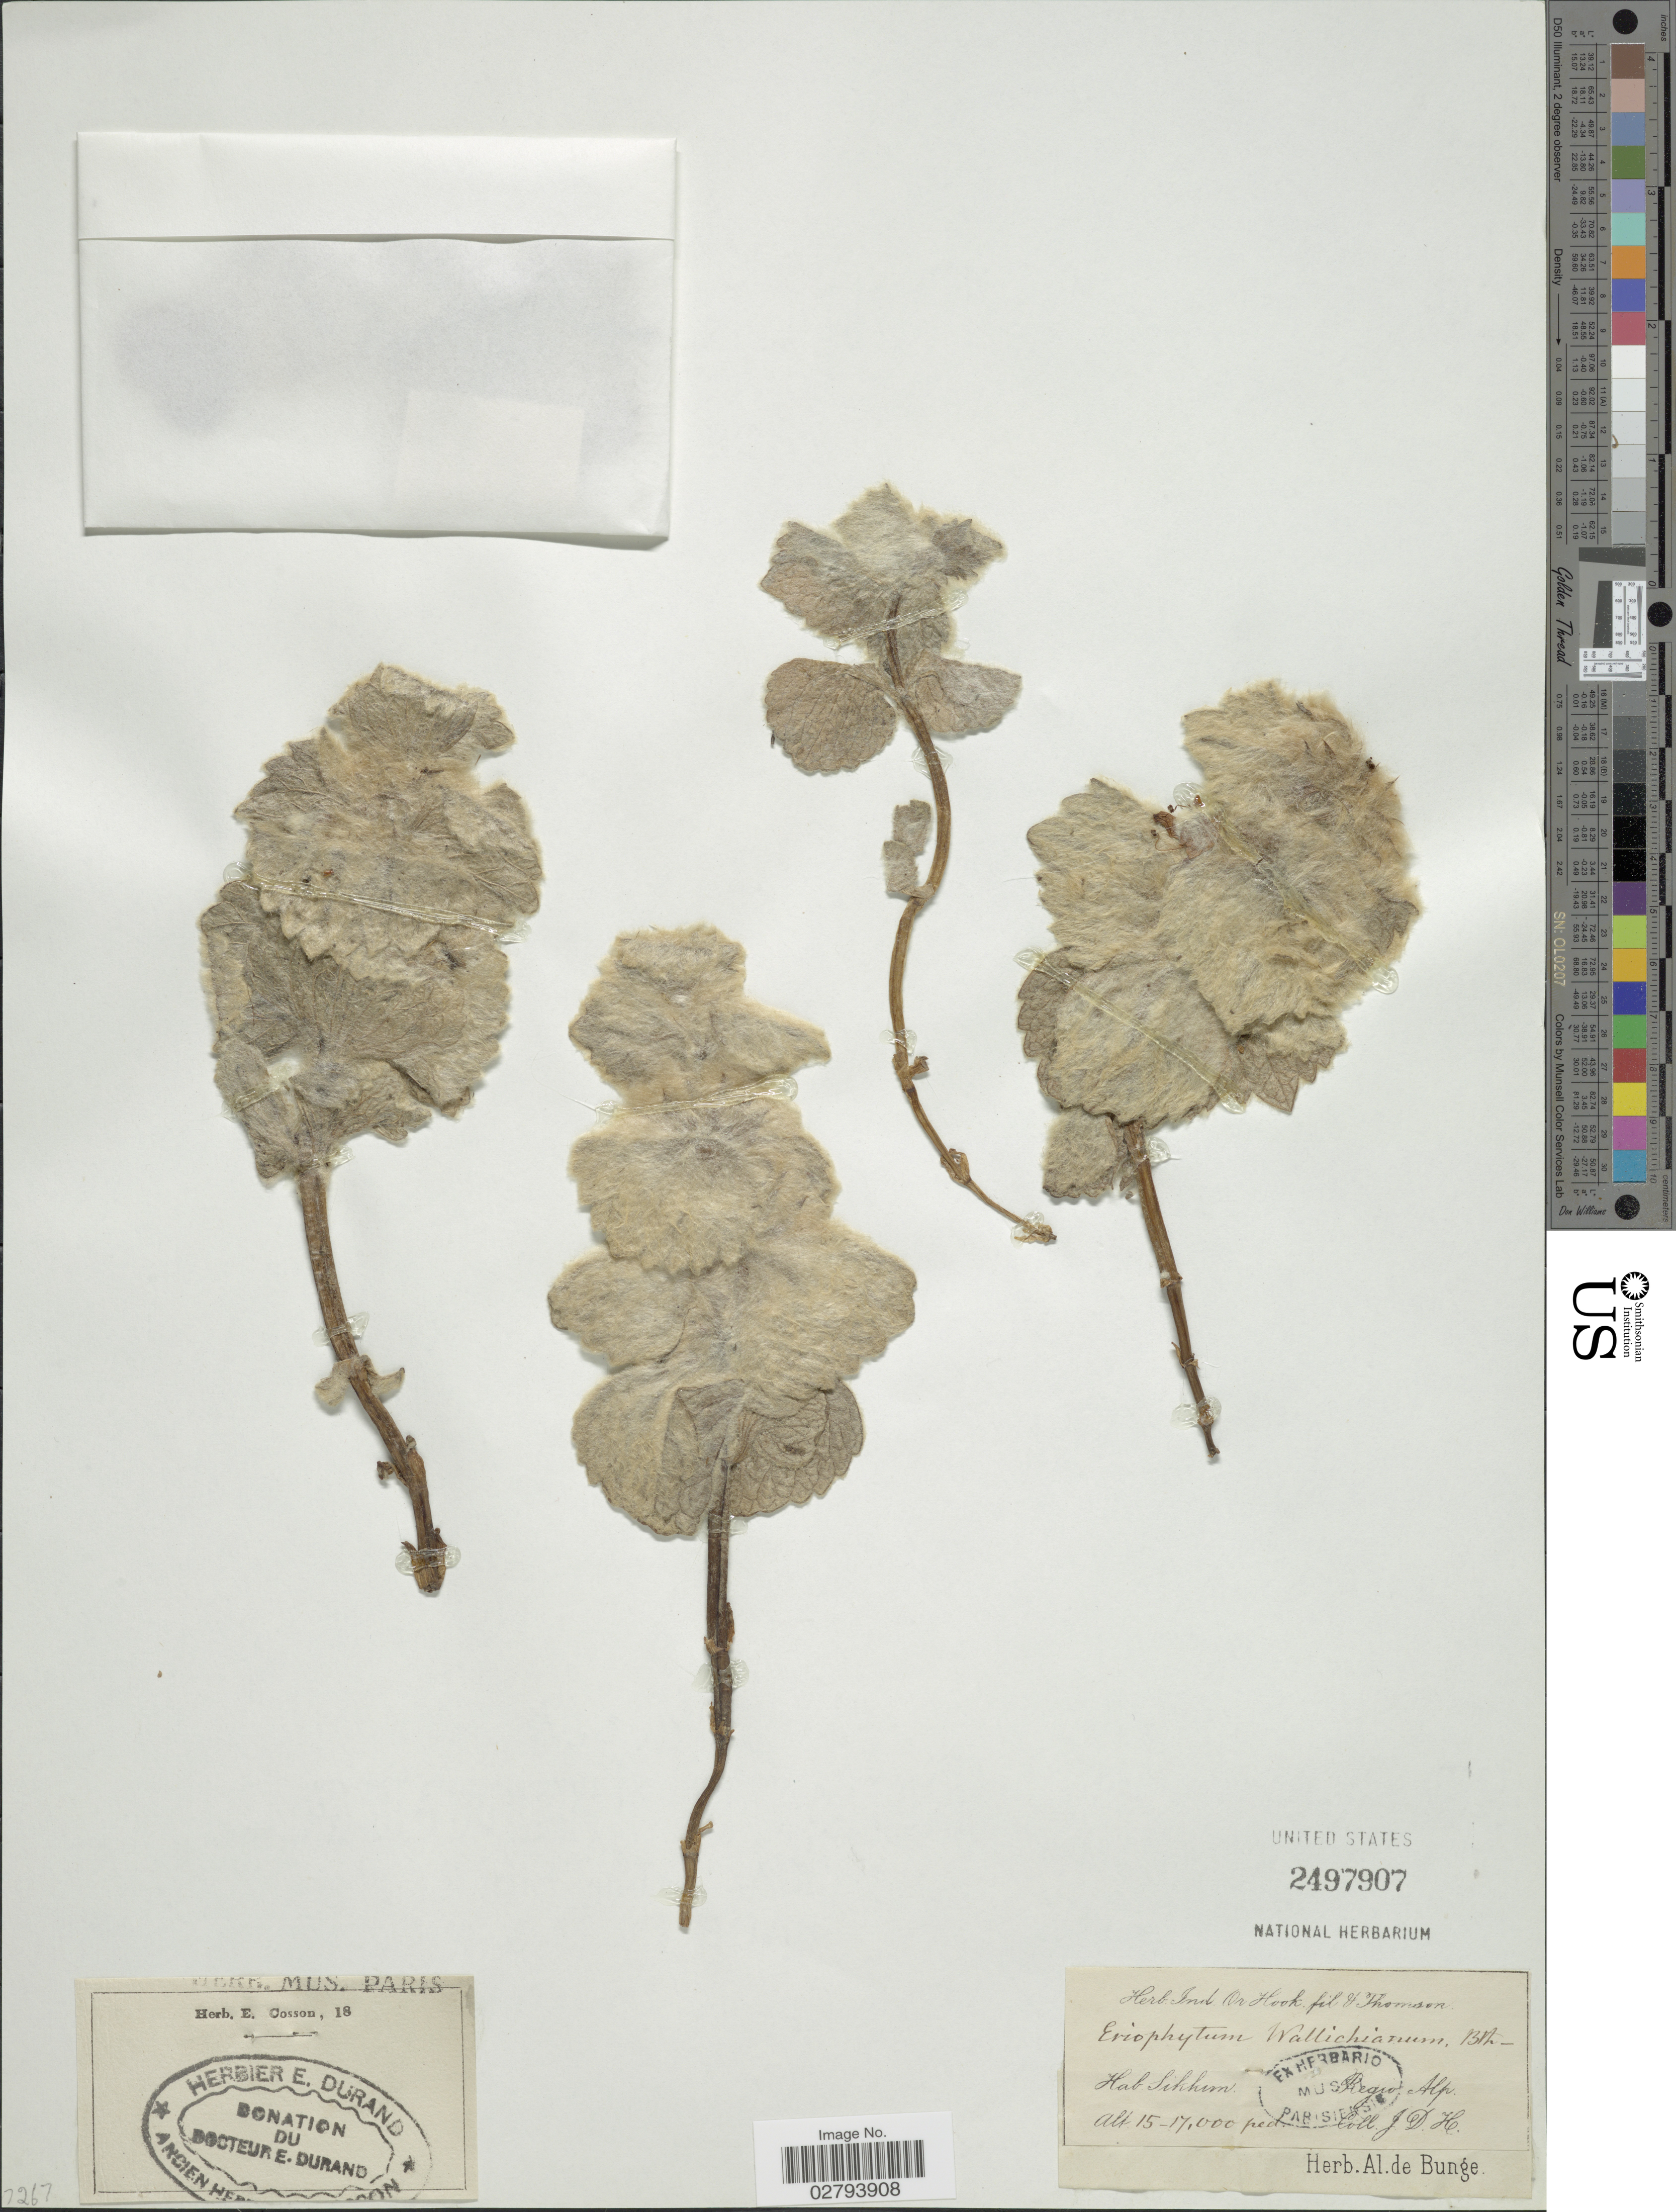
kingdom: Plantae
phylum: Tracheophyta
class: Magnoliopsida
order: Lamiales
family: Lamiaceae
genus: Eriophyton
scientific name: Eriophyton wallichianum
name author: Hook. f.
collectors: J. D. Hooker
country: India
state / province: Sikkim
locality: Regio Alp.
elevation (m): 4572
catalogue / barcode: US 2497907